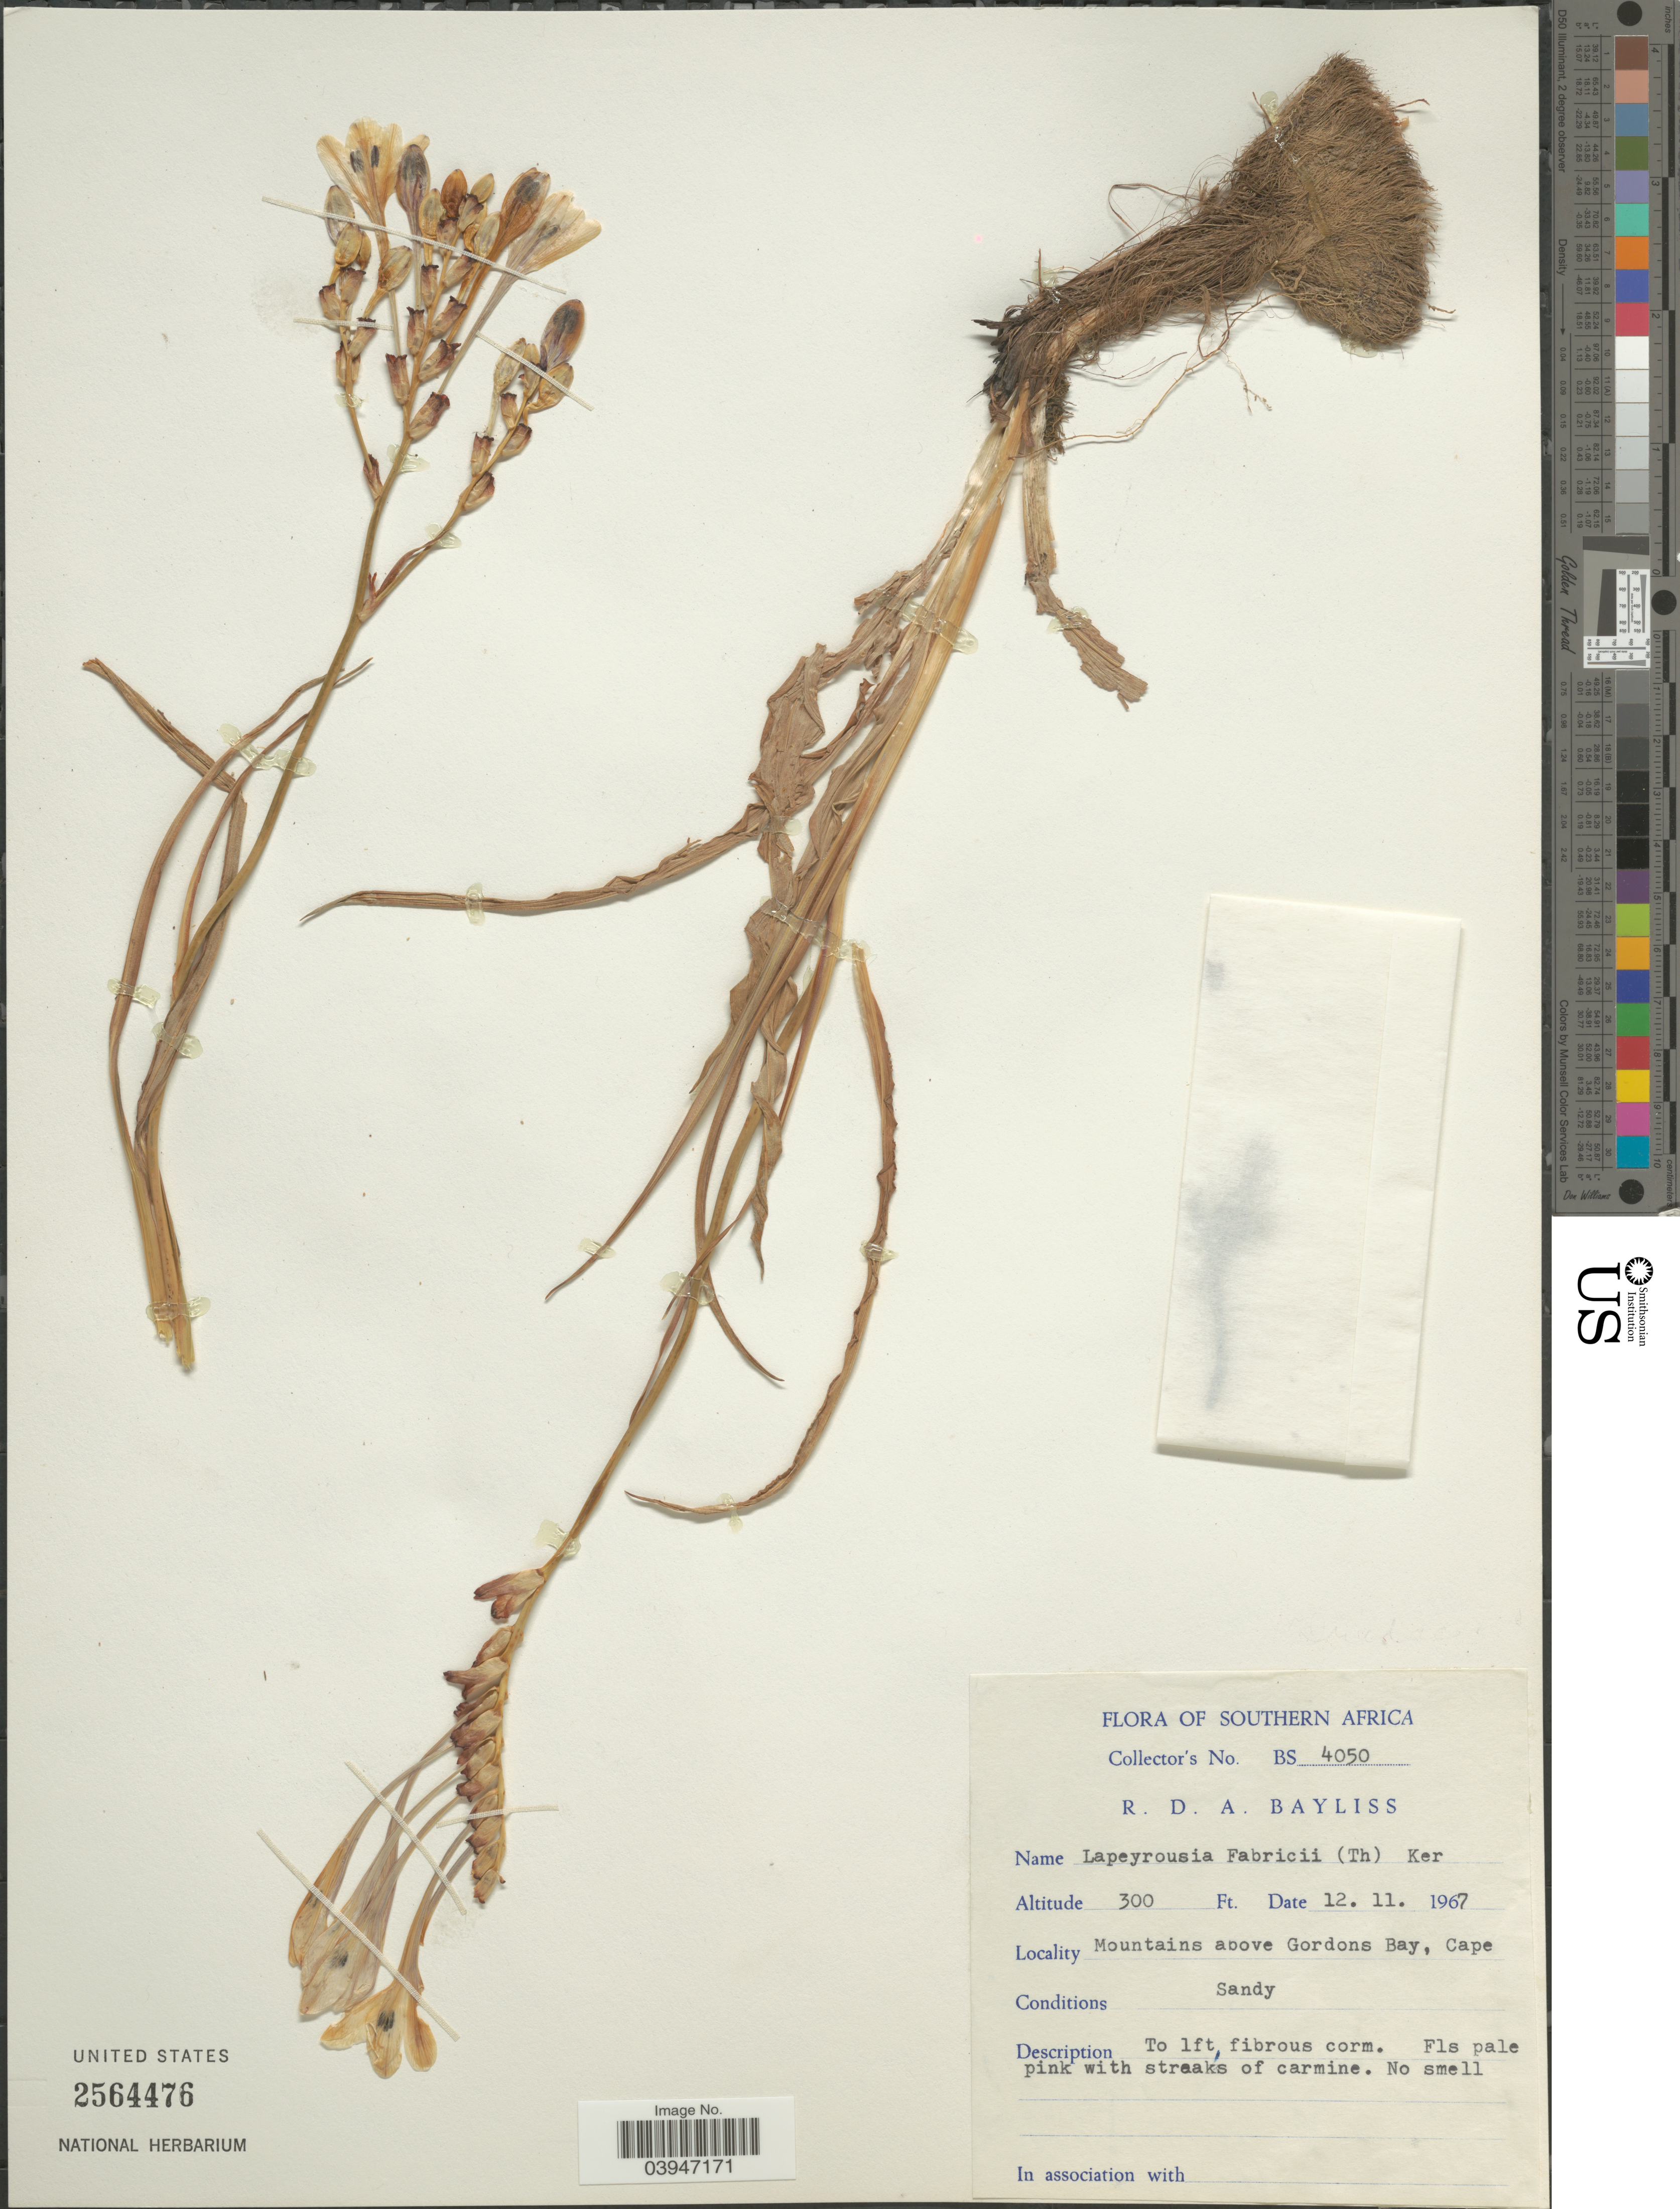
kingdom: Plantae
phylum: Tracheophyta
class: Liliopsida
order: Asparagales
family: Iridaceae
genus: Lapeirousia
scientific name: Lapeirousia fabricii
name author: (D. Delaroche) Ker Gawl.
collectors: R. Bayliss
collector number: BS 4050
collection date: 1967-11-12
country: South Africa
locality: Southern Africa. Mountains above Gordons Bay, Cape.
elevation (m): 91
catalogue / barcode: US 2564476